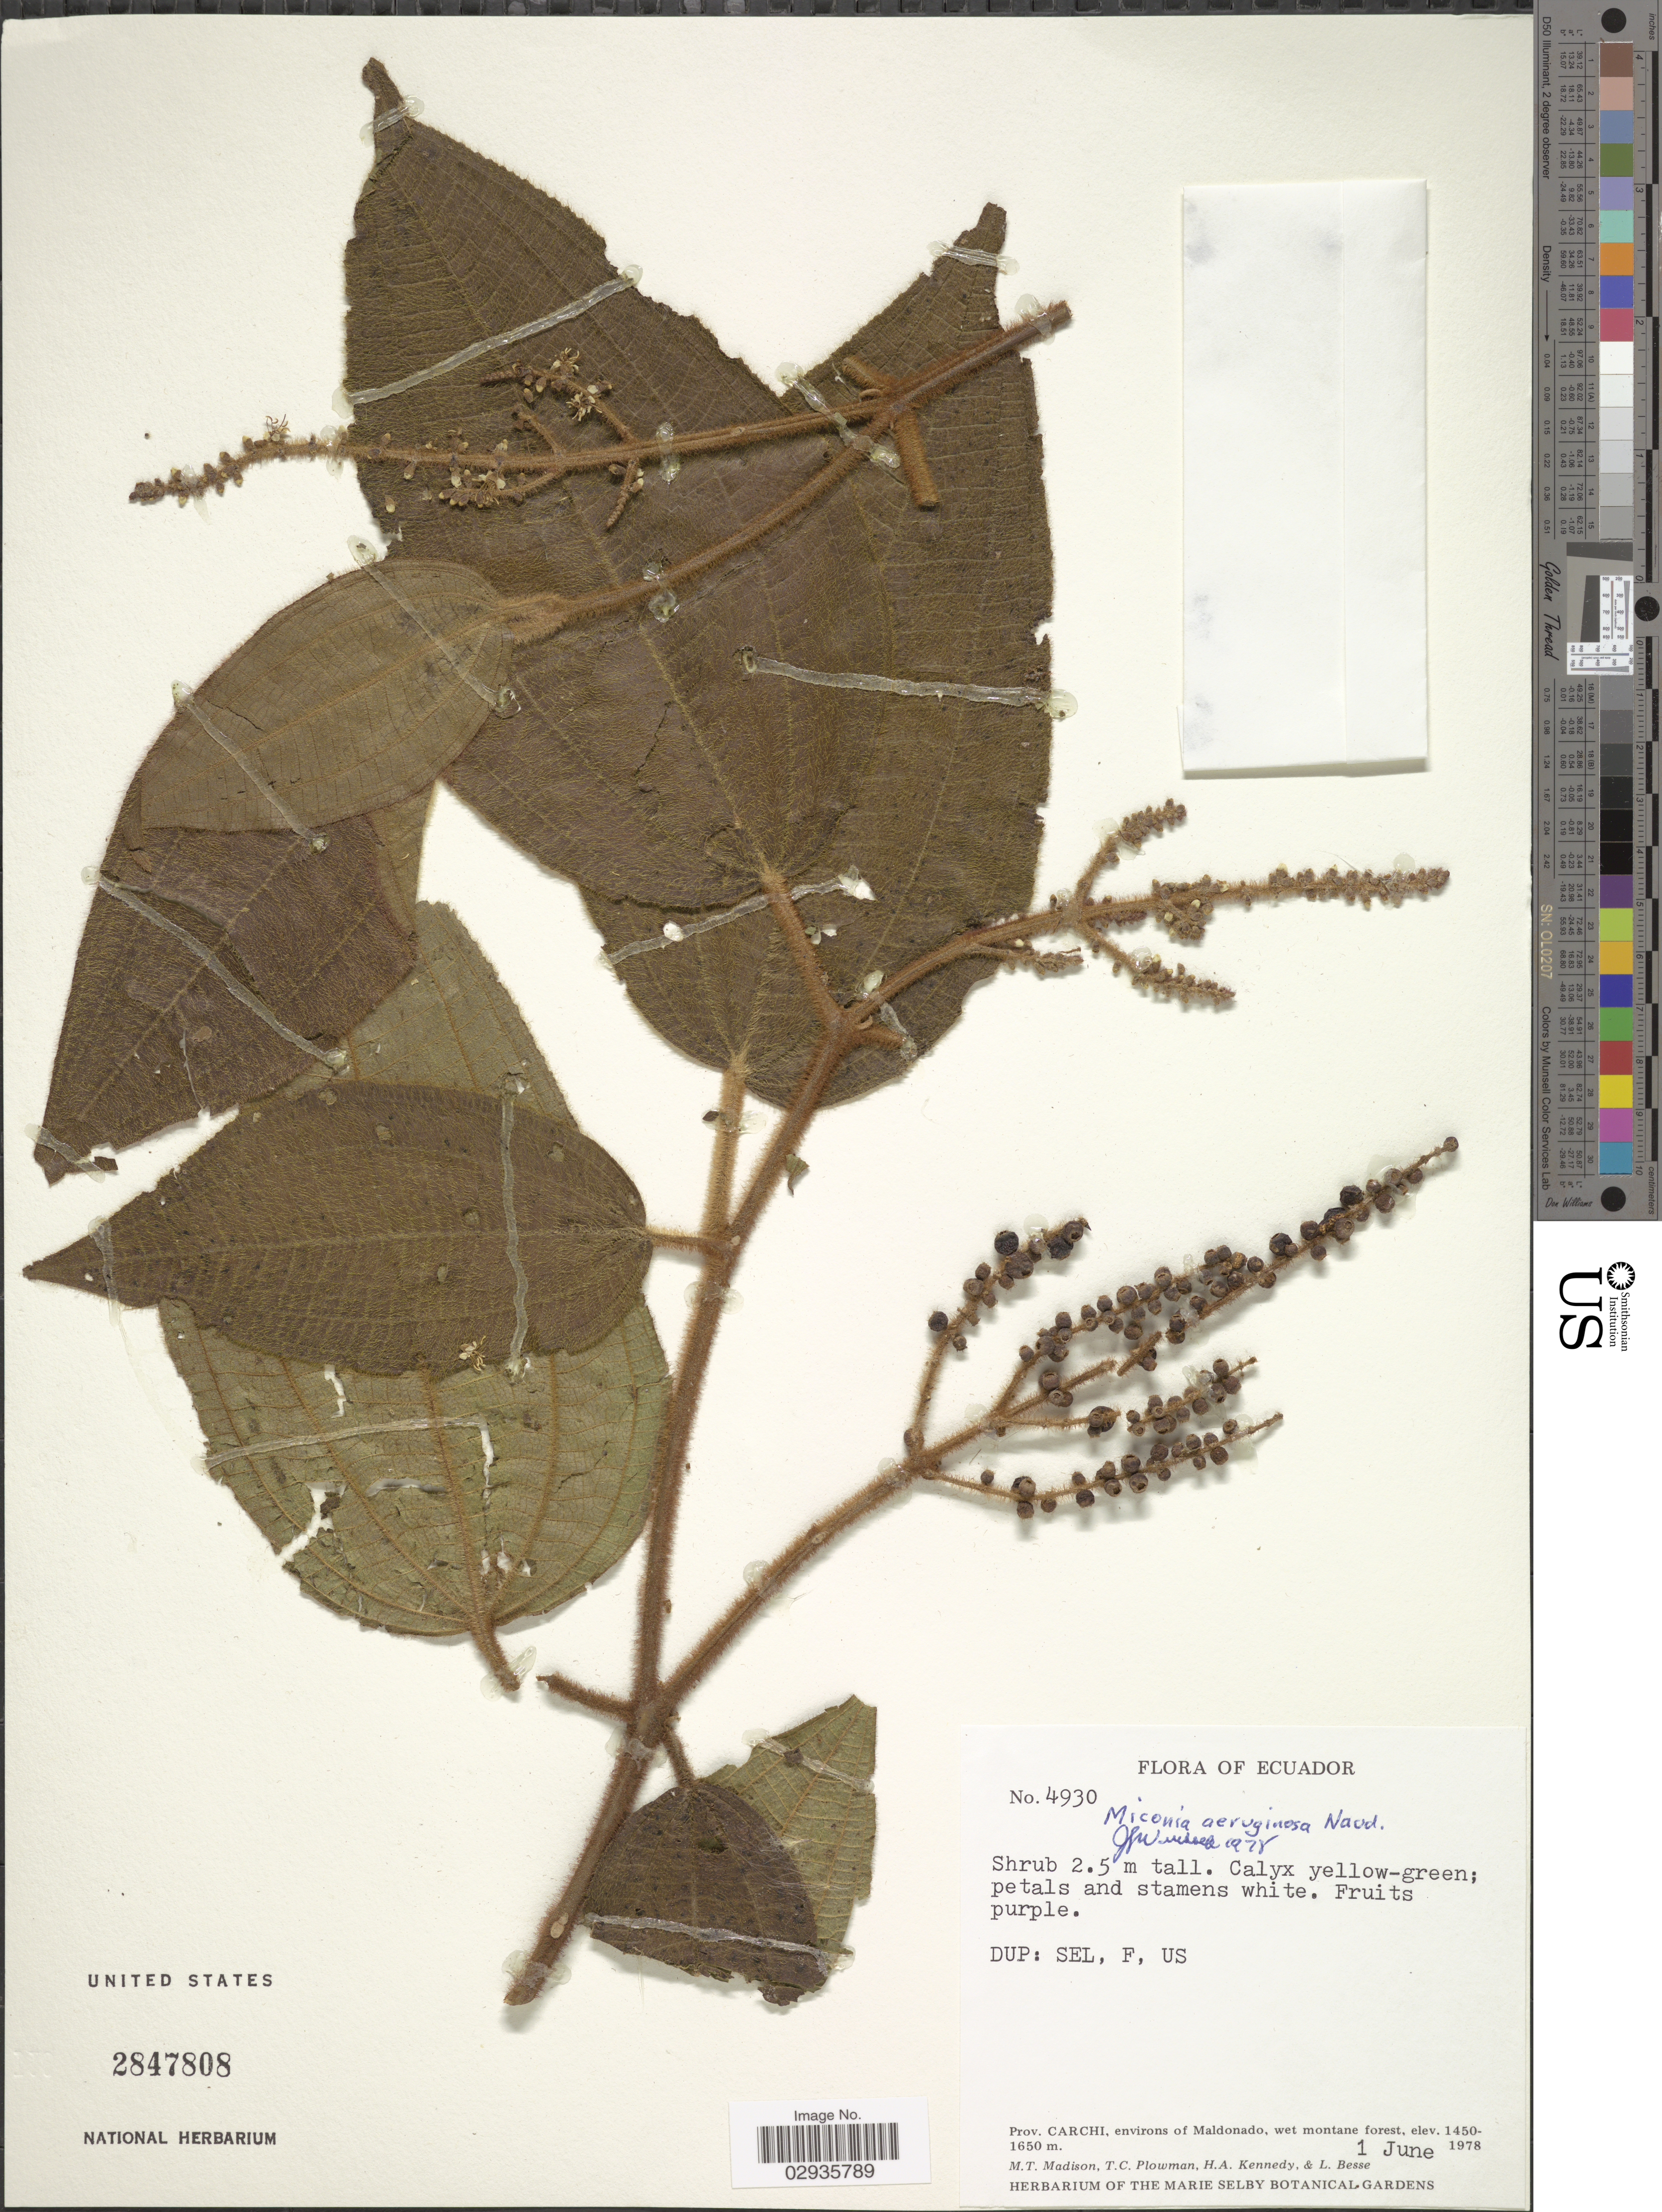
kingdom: Plantae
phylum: Tracheophyta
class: Magnoliopsida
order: Myrtales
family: Melastomataceae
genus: Miconia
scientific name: Miconia aeruginosa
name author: Naudin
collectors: M. T. Madison, T. Plowman, H. Kennedy & L. Besse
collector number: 4930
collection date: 1978-06-01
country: Ecuador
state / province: Carchi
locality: Environs of Maldonado.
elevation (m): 1450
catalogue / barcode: US 2847808